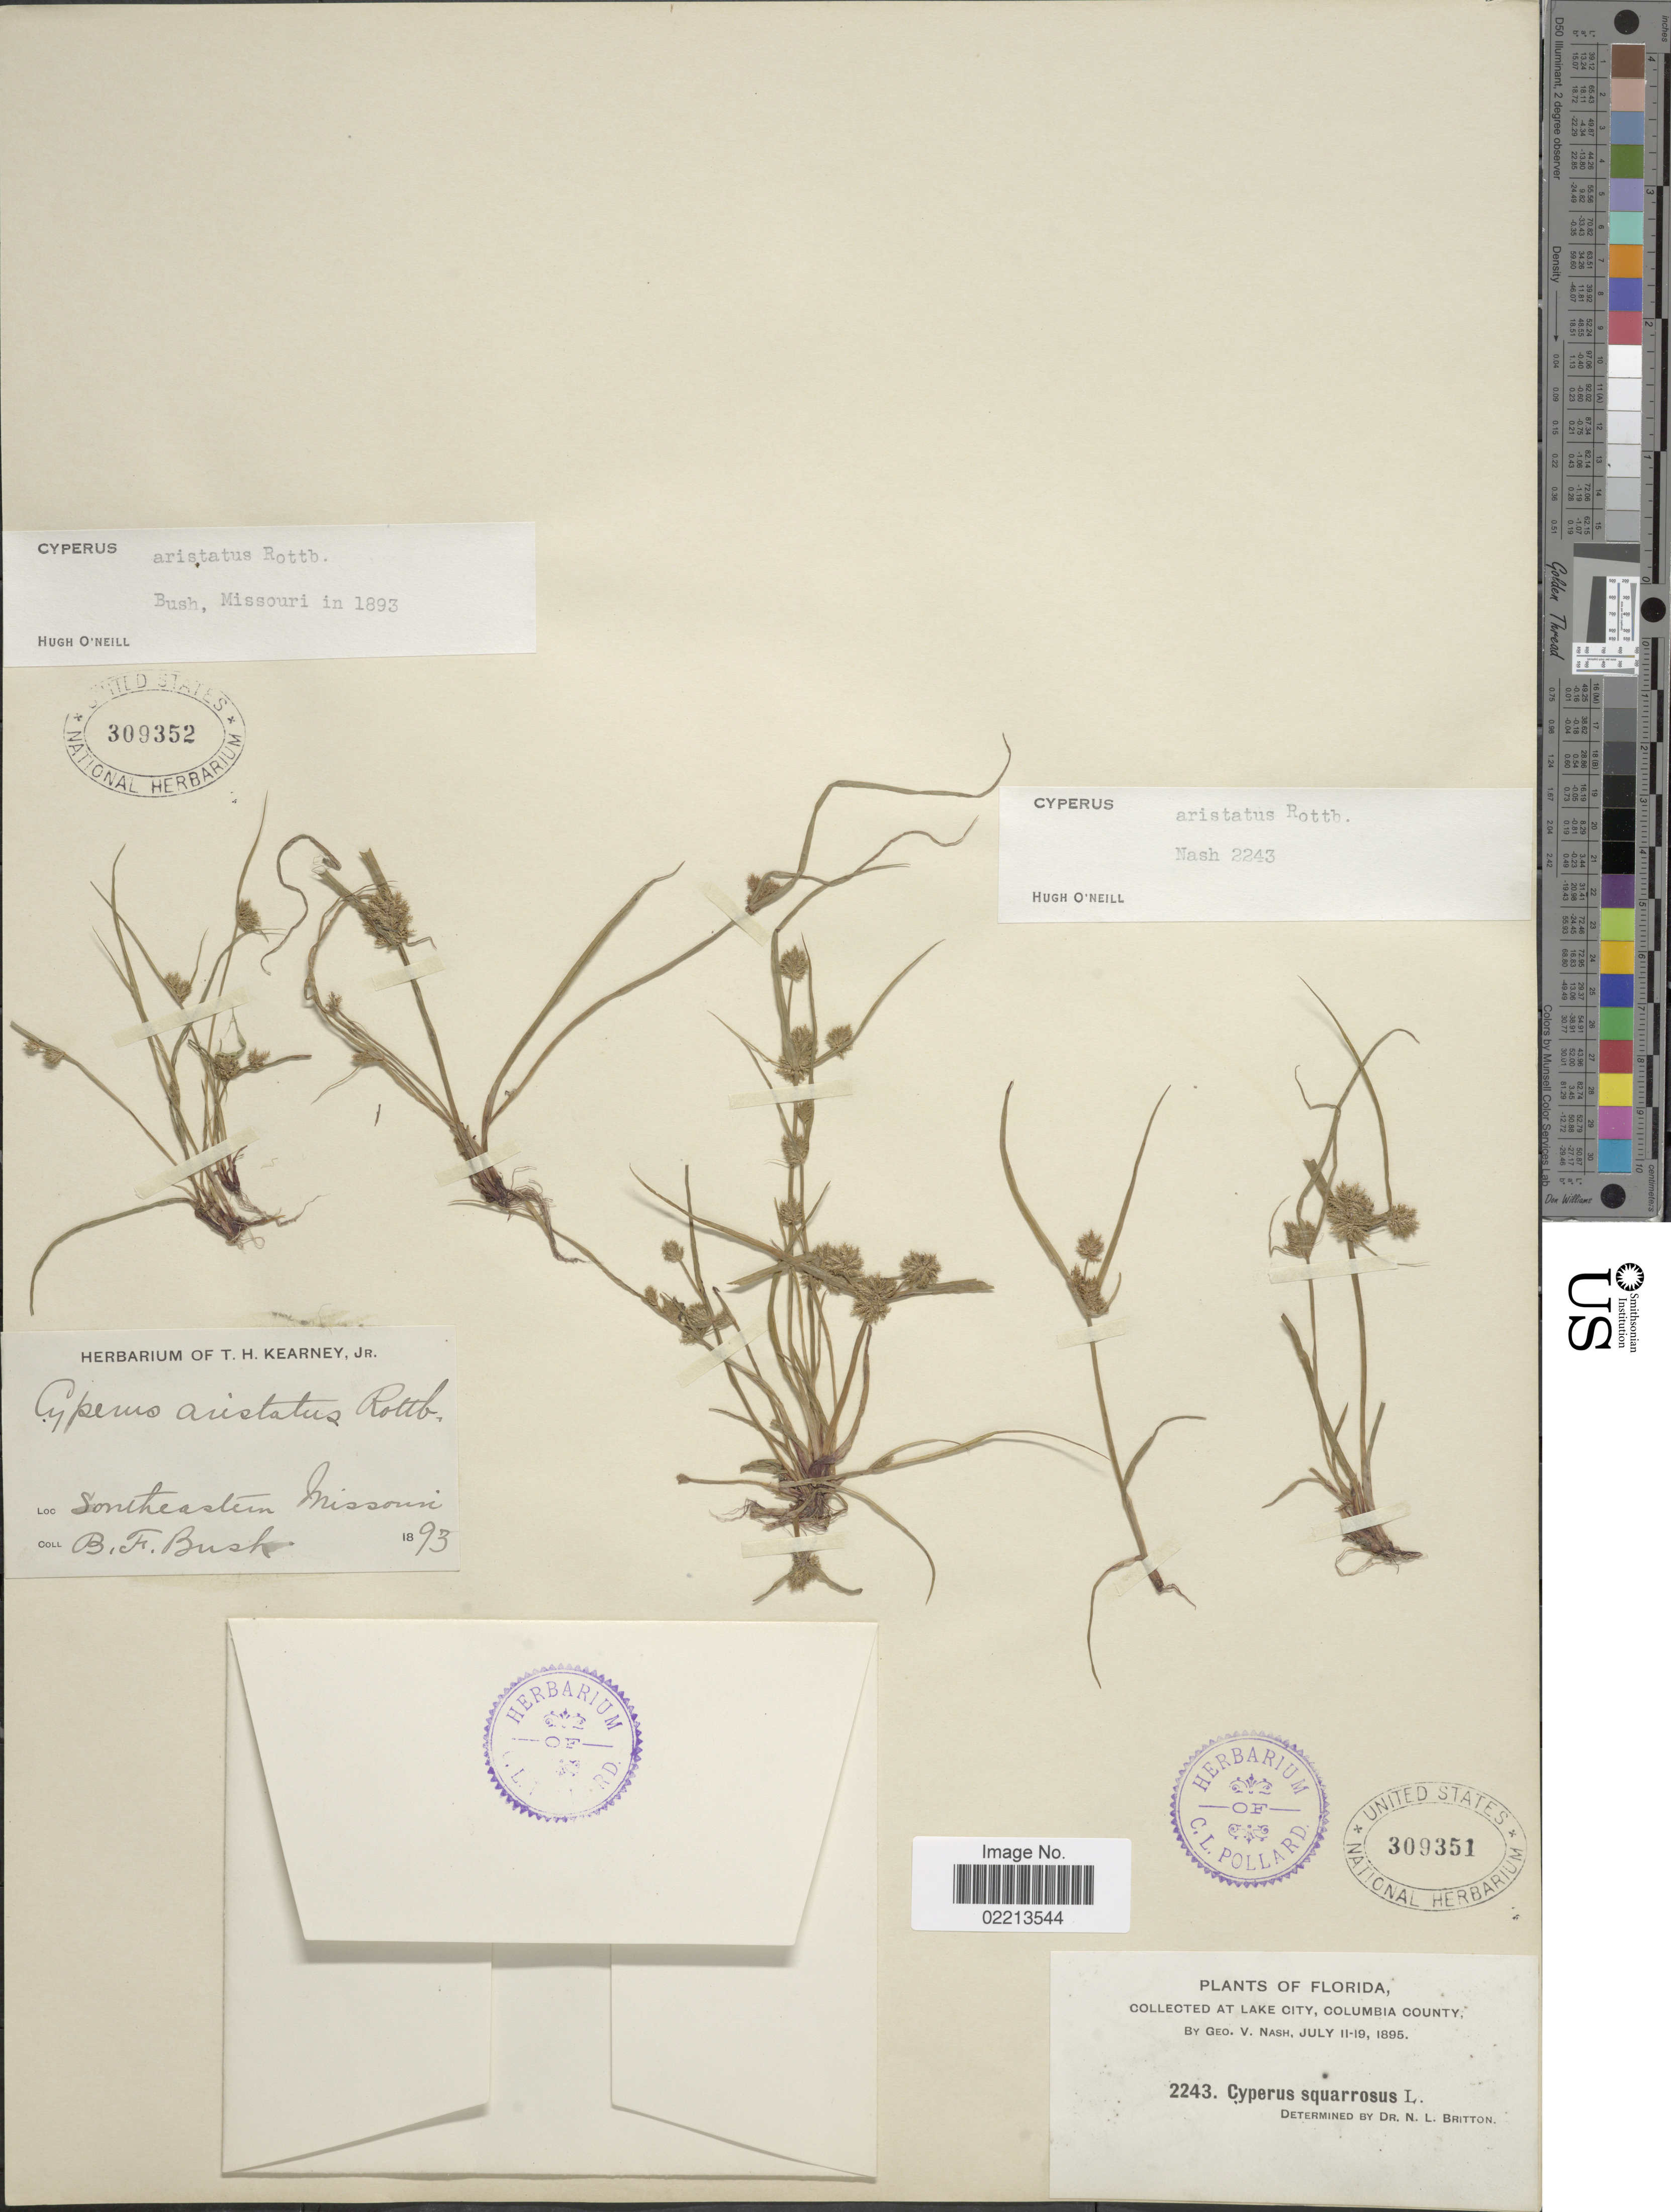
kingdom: Plantae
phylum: Tracheophyta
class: Liliopsida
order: Poales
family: Cyperaceae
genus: Cyperus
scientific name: Cyperus squarrosus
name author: L.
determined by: Strong, Mark T., (BOT), Smithsonian Institution - National Museum of Natural History (UNITED STATES)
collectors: G. V. Nash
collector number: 2243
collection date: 1895-07-11/1895-07-19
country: United States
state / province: Florida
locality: Lake City, Columbia County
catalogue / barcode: US 309351-2